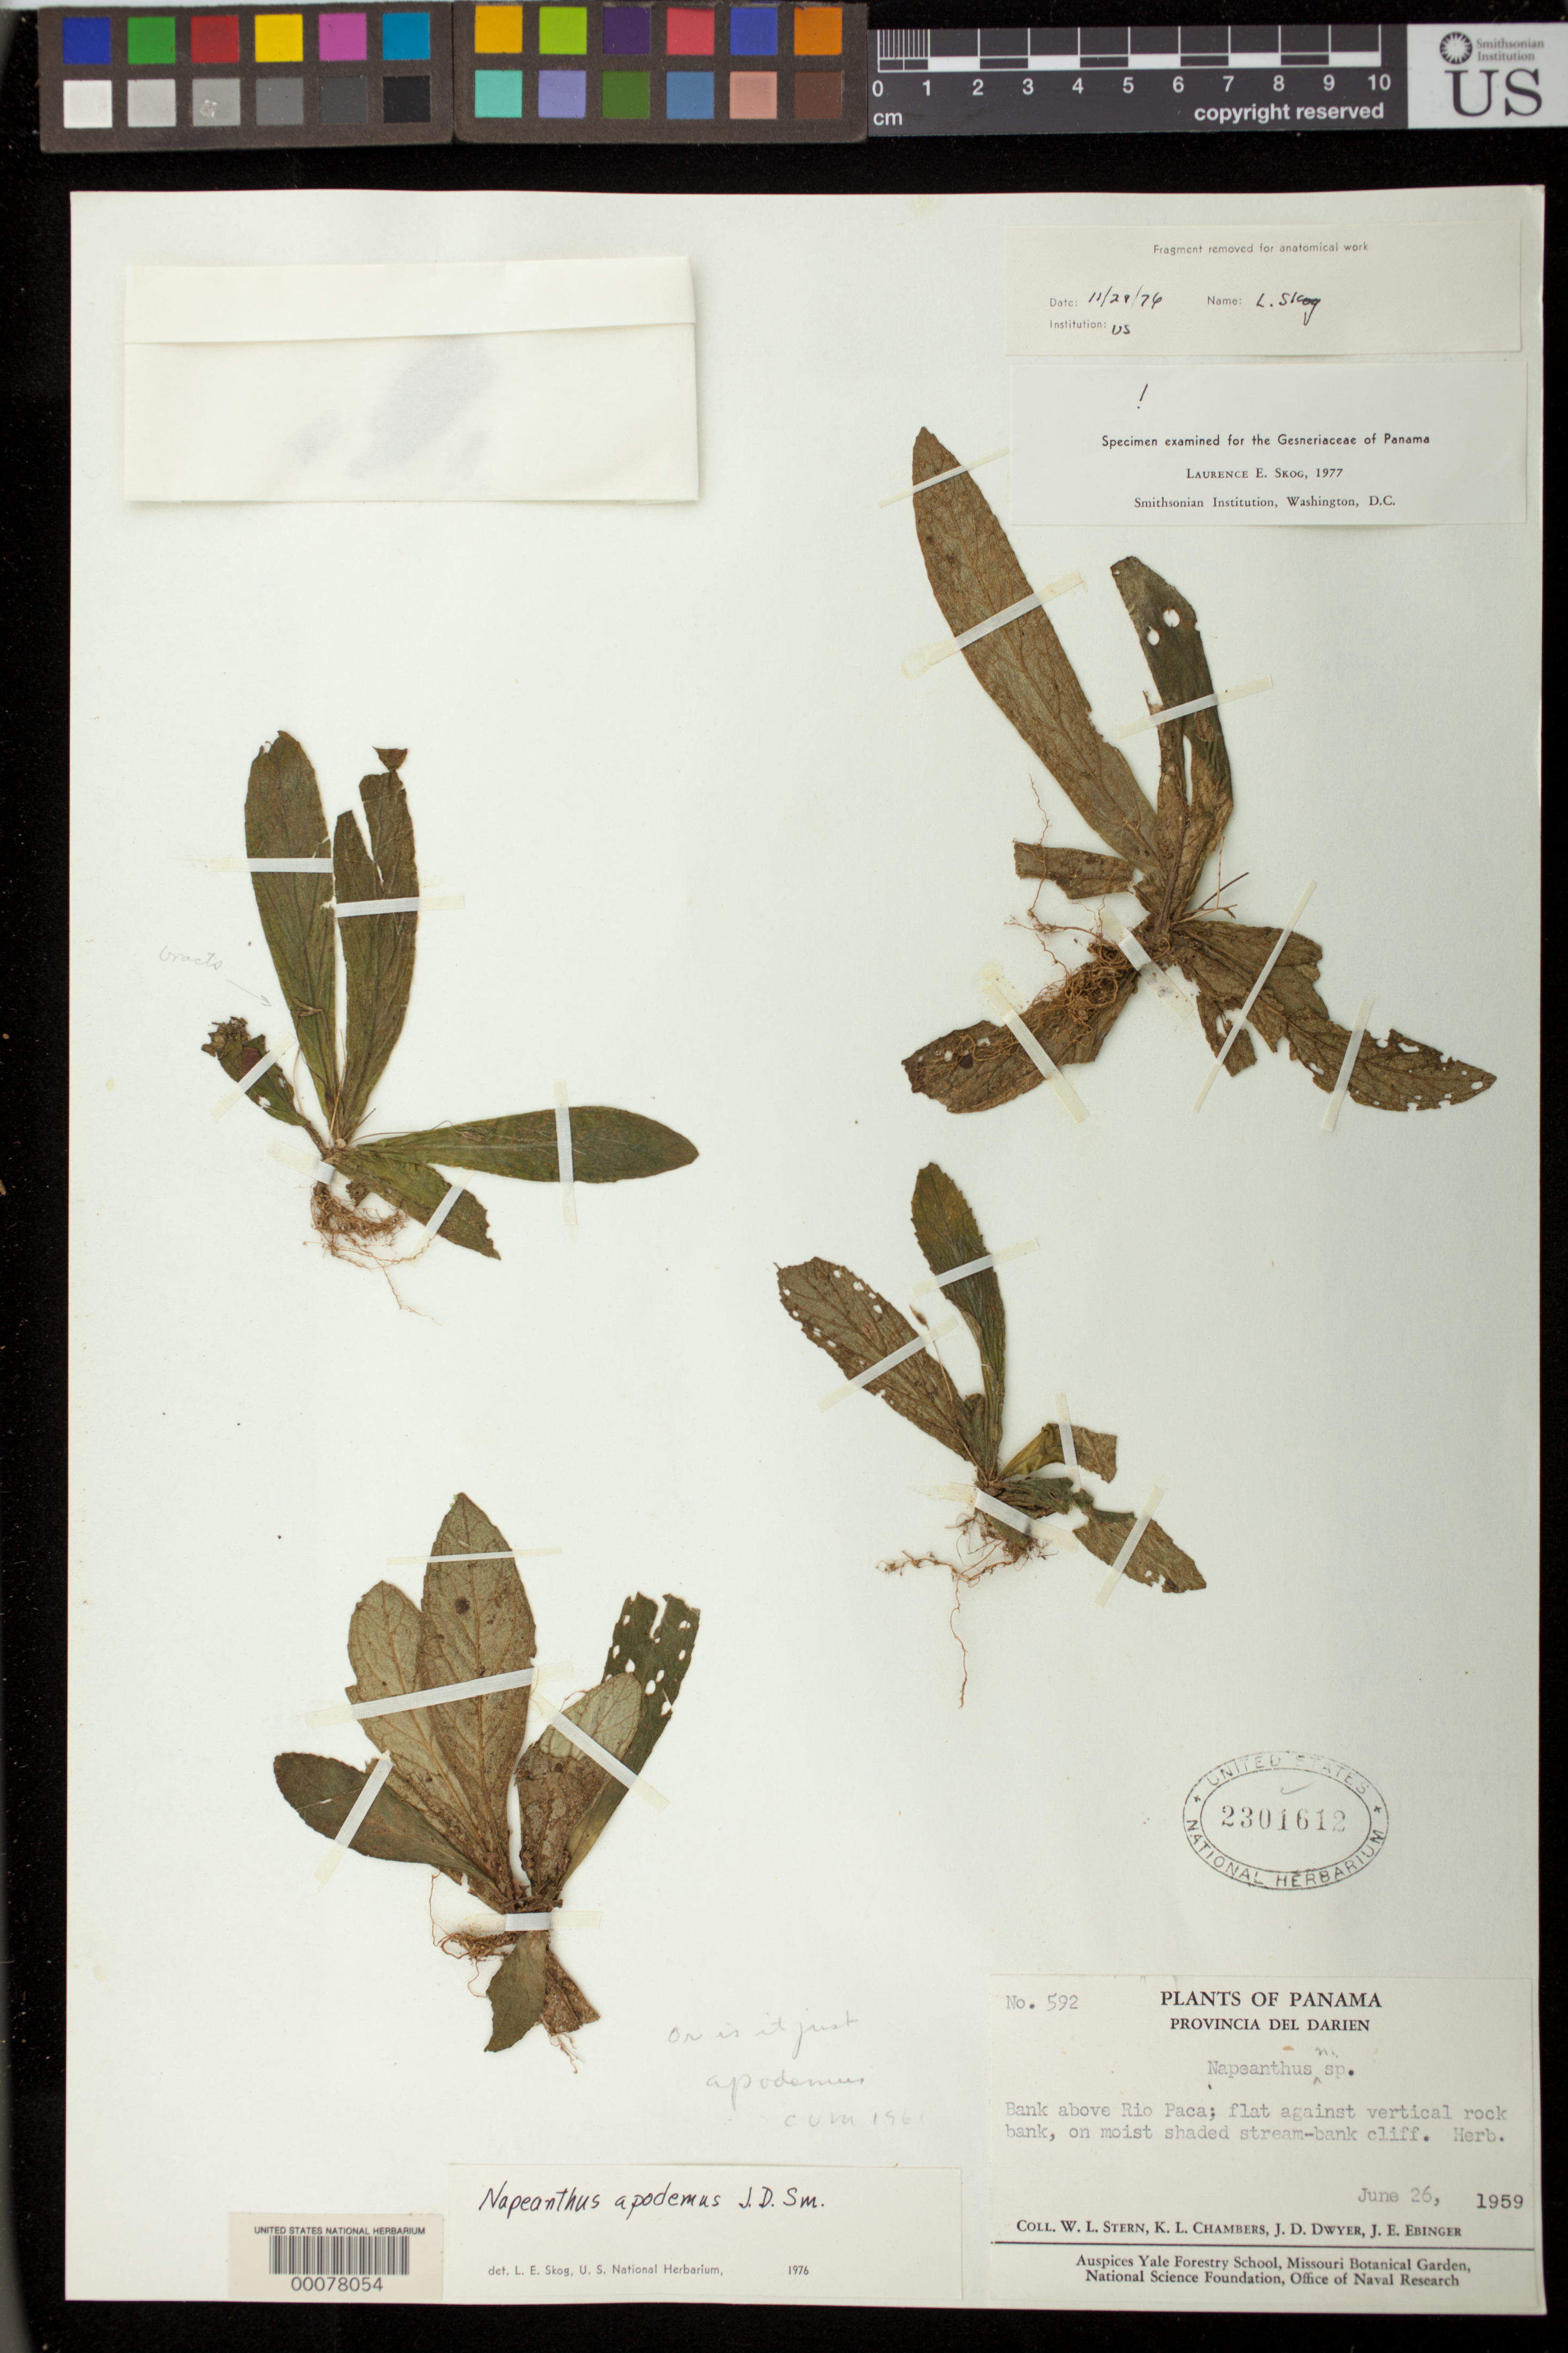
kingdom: Plantae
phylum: Tracheophyta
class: Magnoliopsida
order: Lamiales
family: Gesneriaceae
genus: Napeanthus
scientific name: Napeanthus apodemus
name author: Donn. Sm.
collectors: W. L. Stern, K. L. Chambers, J. D. Dwyer & J. Ebinger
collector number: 592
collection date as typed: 26 Jun 1959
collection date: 1959-06-26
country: Panama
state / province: Darién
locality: Bank above Rio Paca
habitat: On moist shaded stream-bank cliff, flat against vertical rock bank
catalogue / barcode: US 2301612